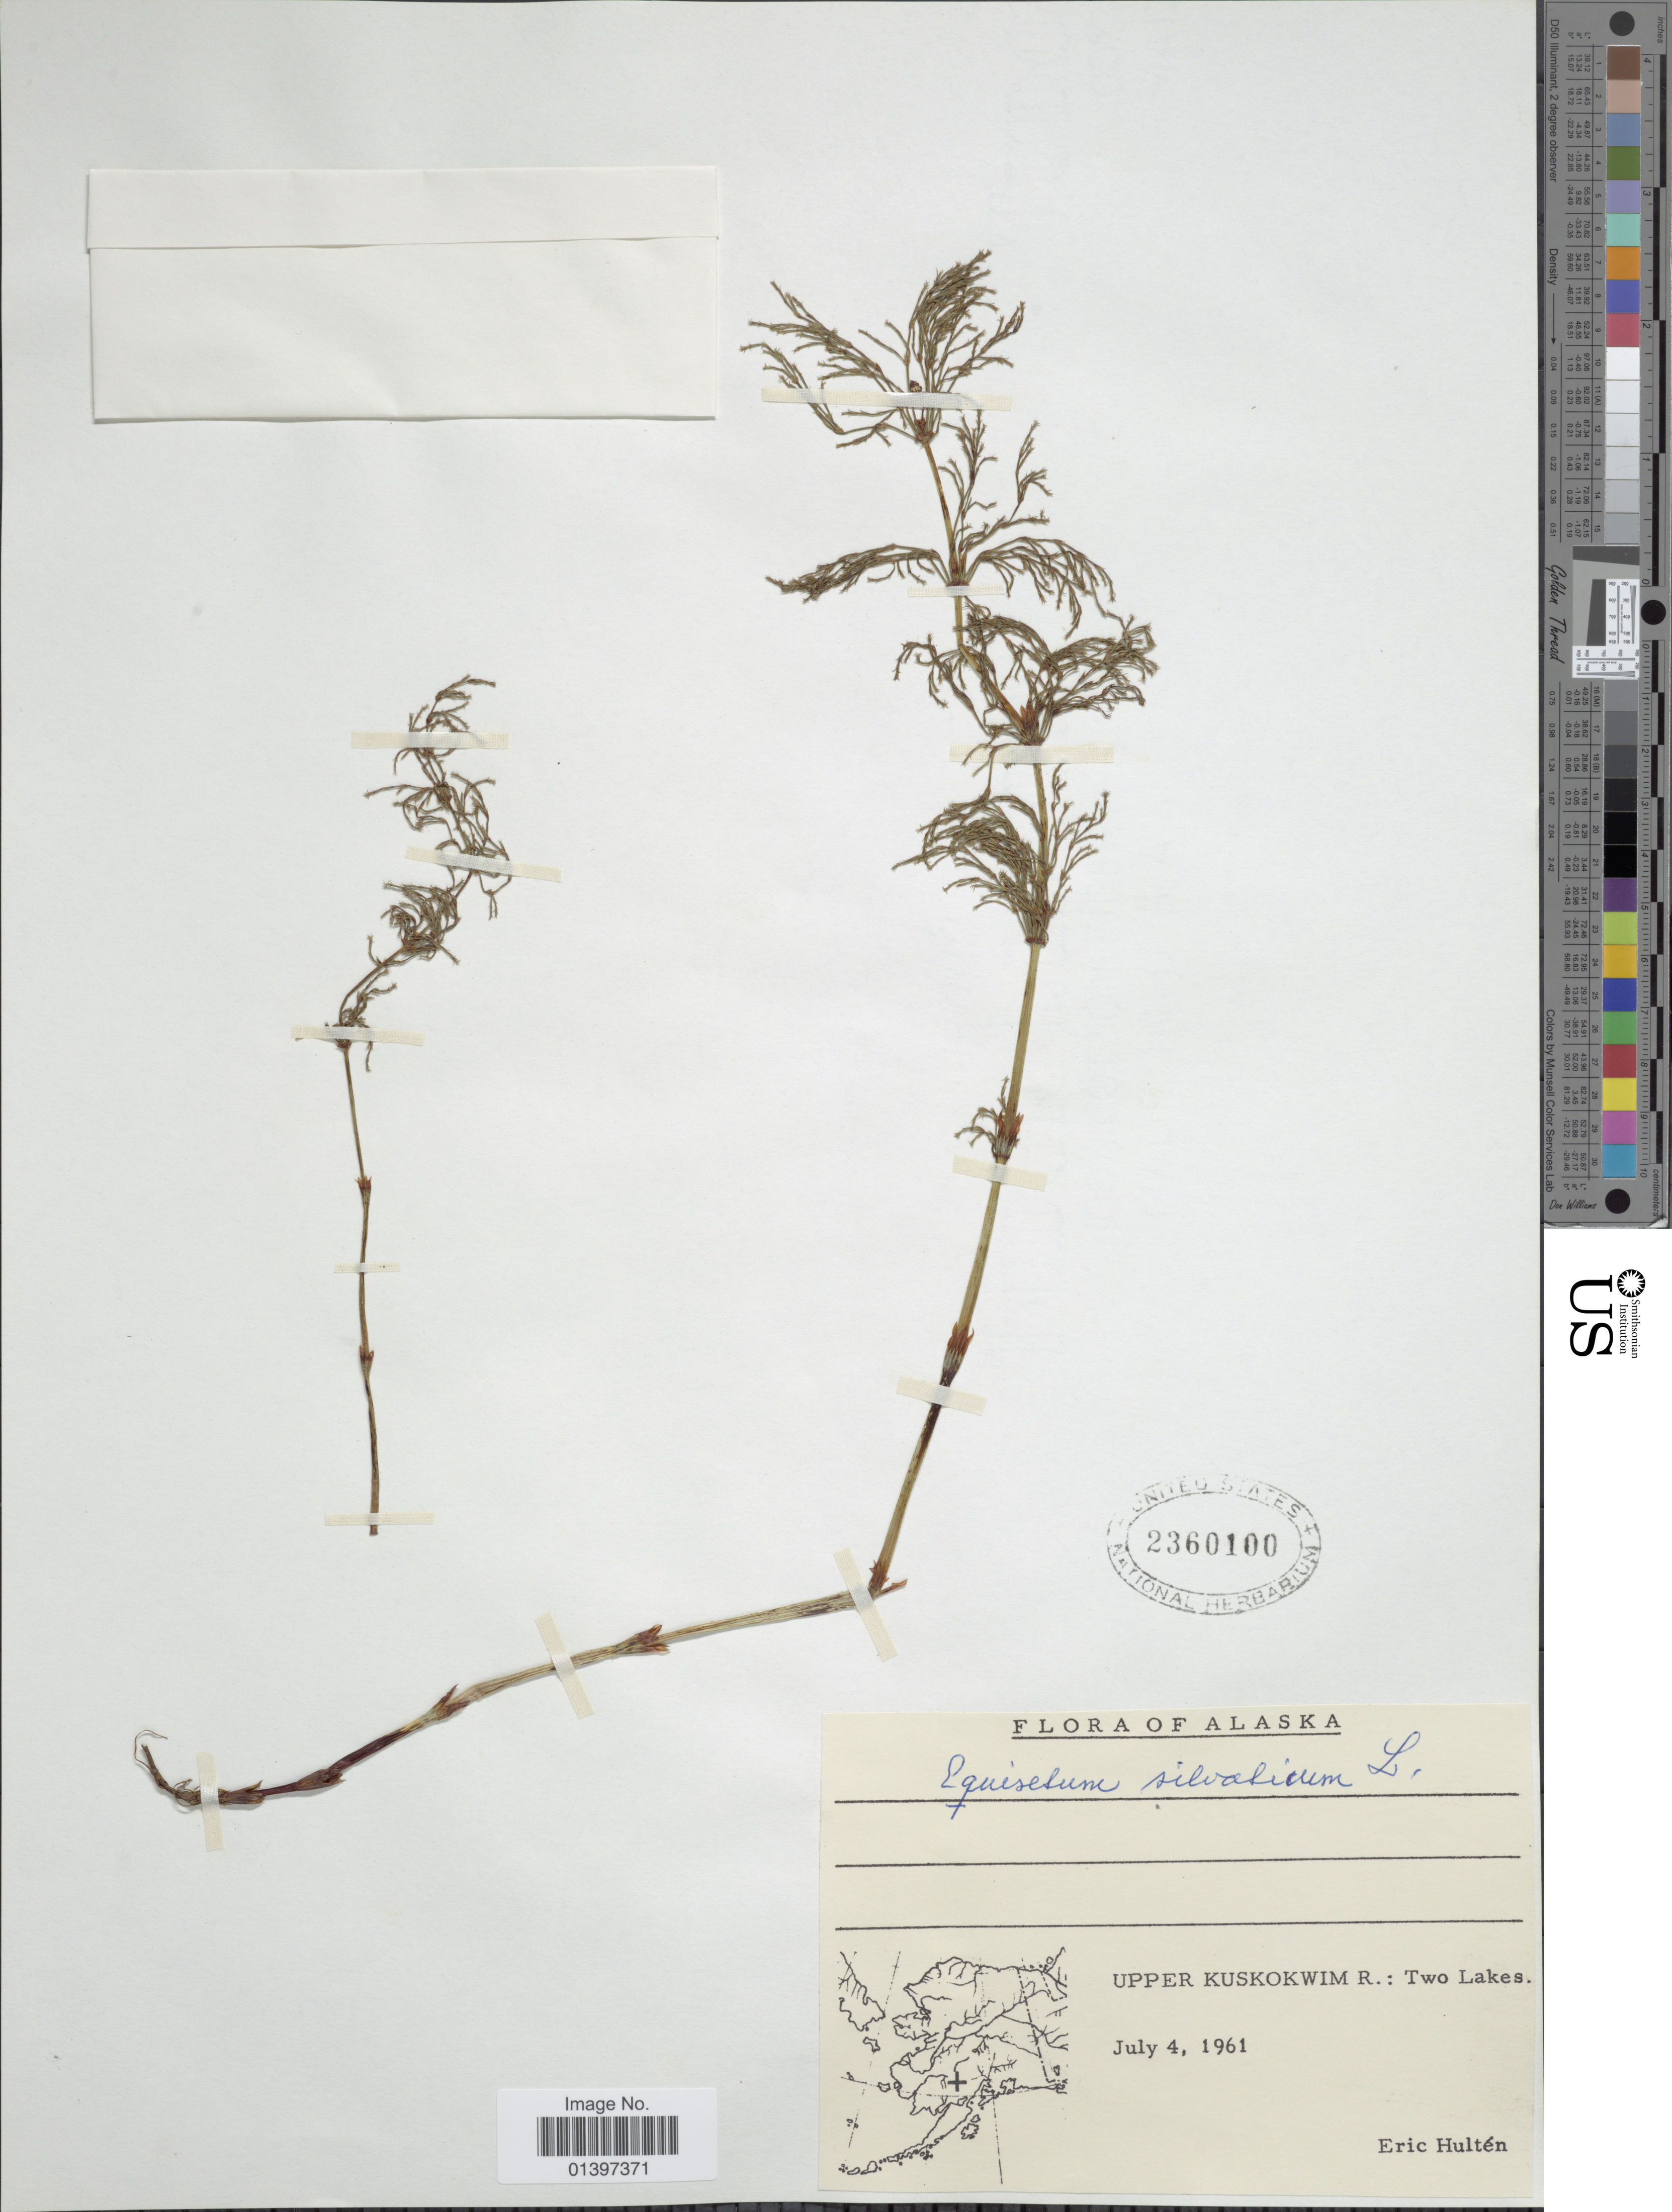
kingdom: Plantae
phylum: Tracheophyta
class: Polypodiopsida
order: Equisetales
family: Equisetaceae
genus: Equisetum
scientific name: Equisetum sylvaticum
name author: L.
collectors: E. G. Hultén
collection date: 1961-07-04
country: United States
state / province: Alaska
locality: Upper Kuskokwim R.: Two Lakes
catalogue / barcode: US 2360100